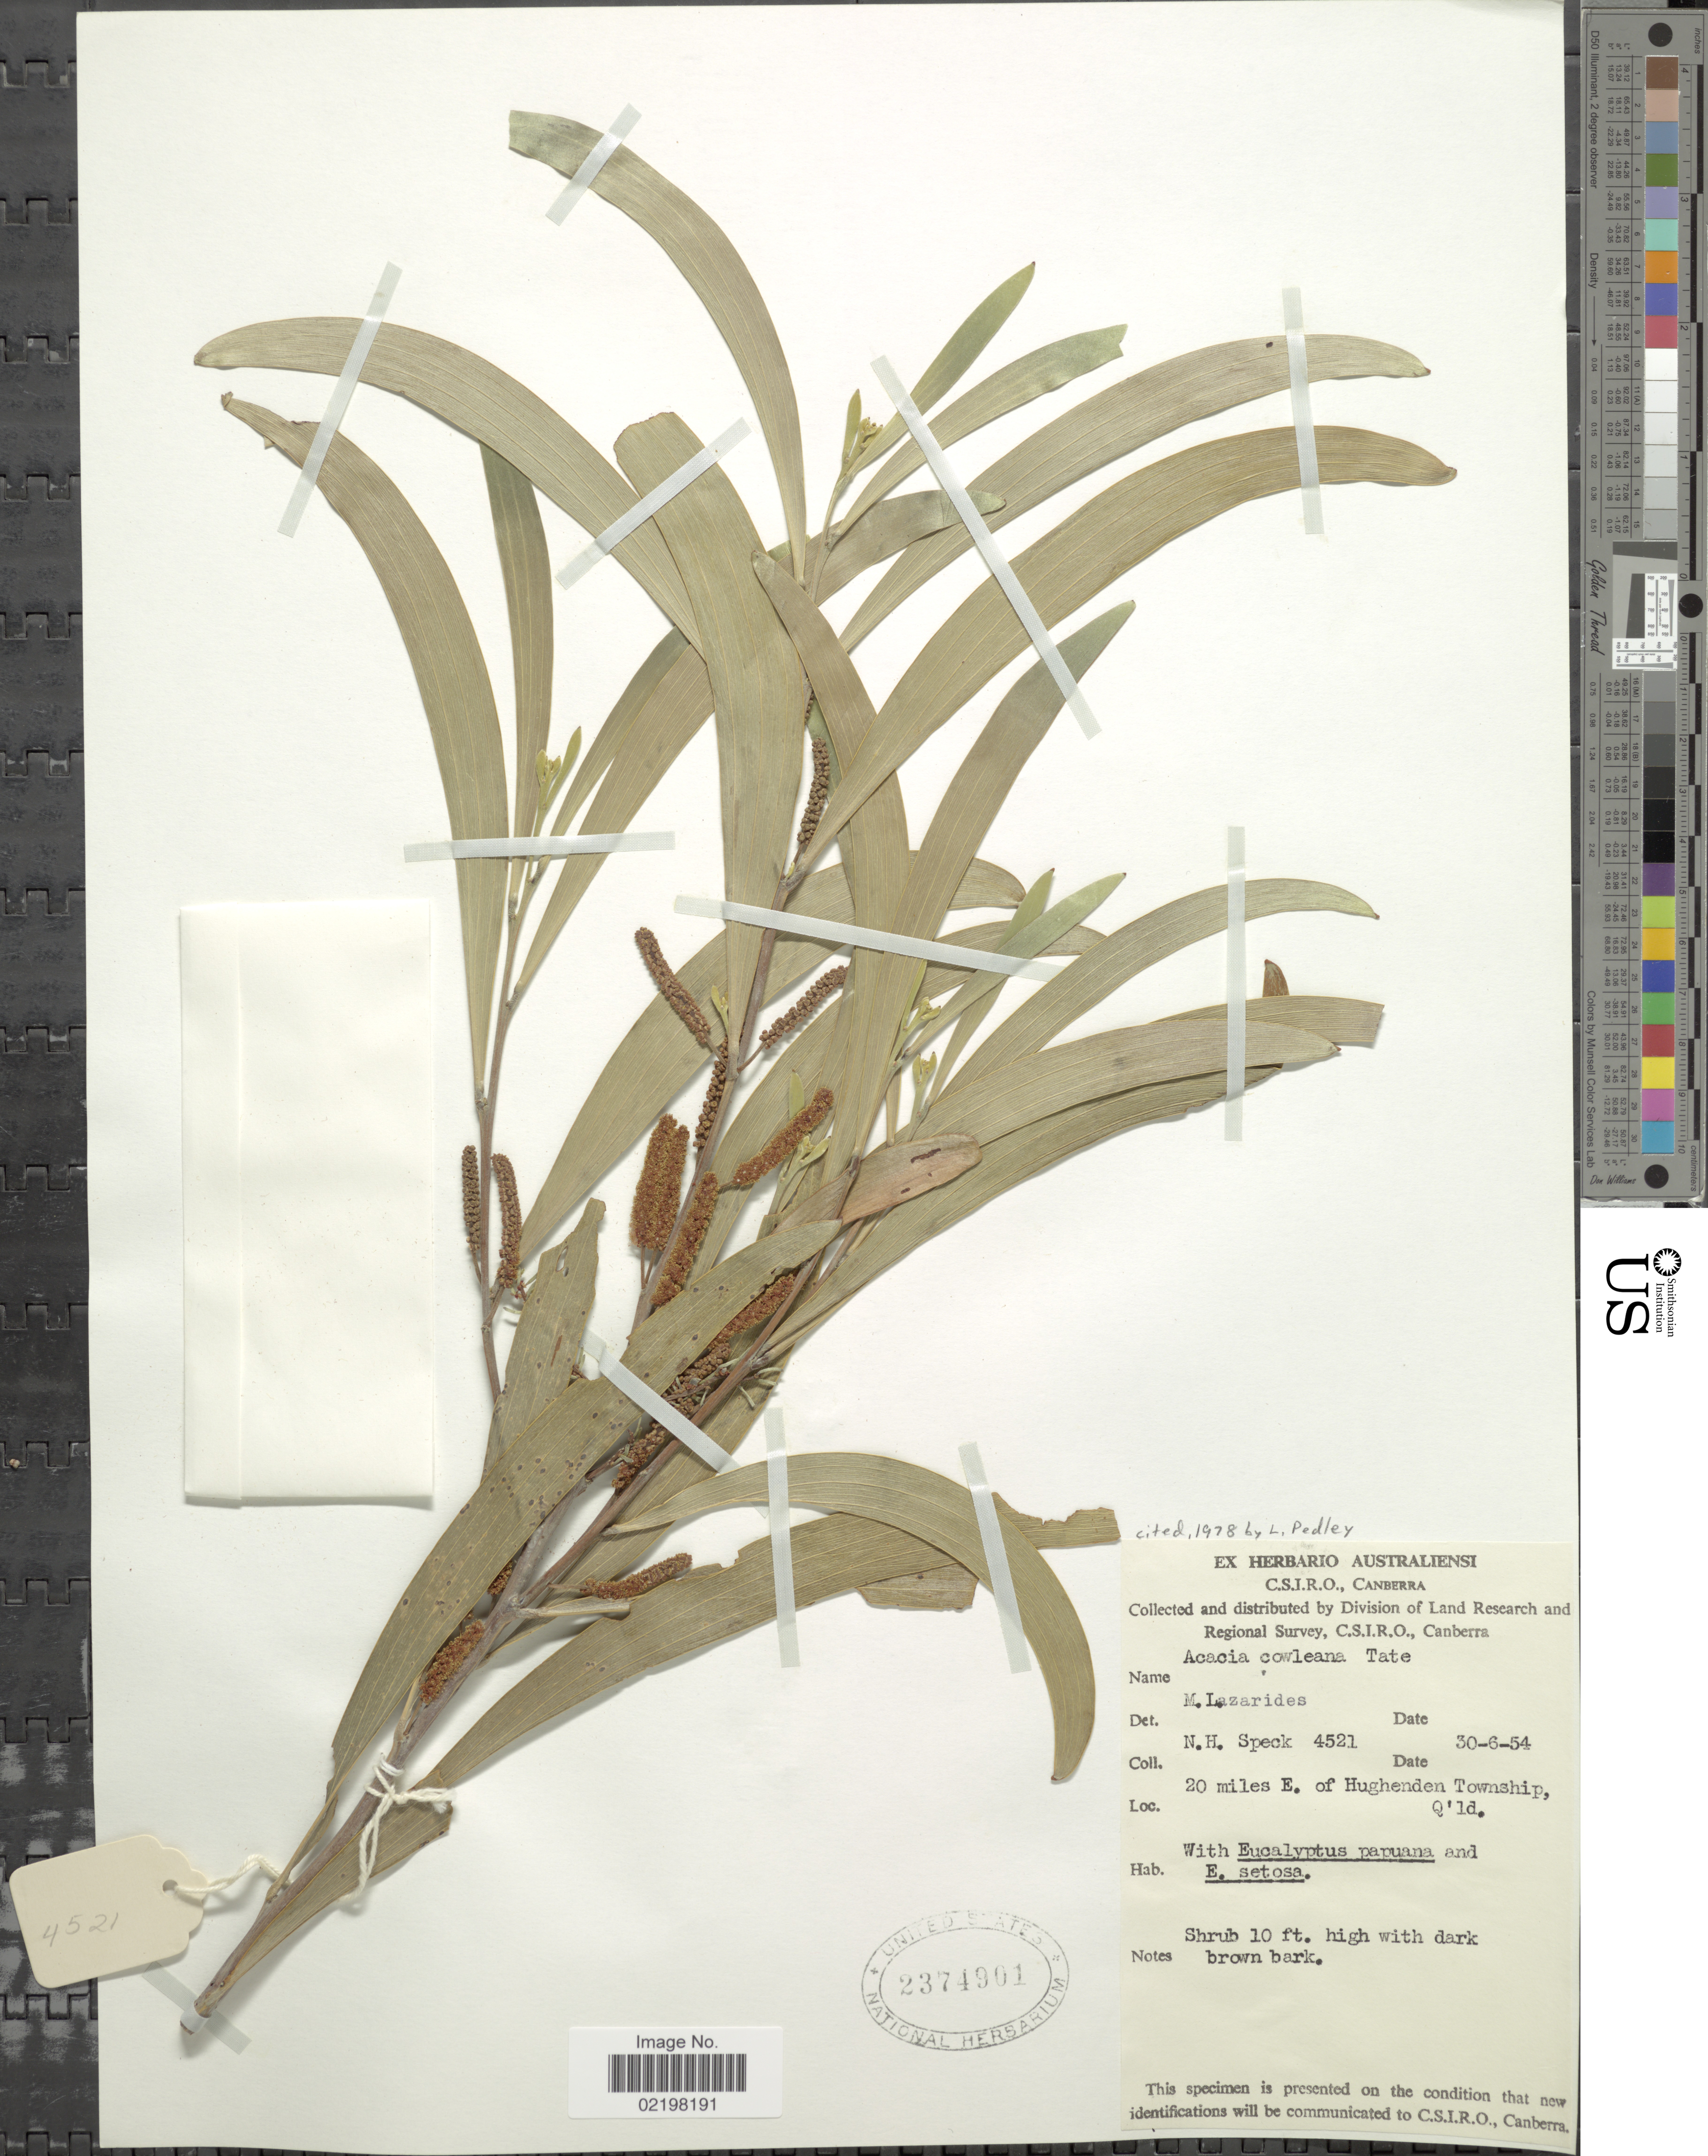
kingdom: Plantae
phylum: Tracheophyta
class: Magnoliopsida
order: Fabales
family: Fabaceae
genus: Acacia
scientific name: Acacia cowleana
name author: Tate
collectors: N. Speck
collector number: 4521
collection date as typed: Transcribed d/m/y: 30/6/54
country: Australia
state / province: Queensland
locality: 20 miles E. of Hughenden Township, Q' ld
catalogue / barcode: US 2374901